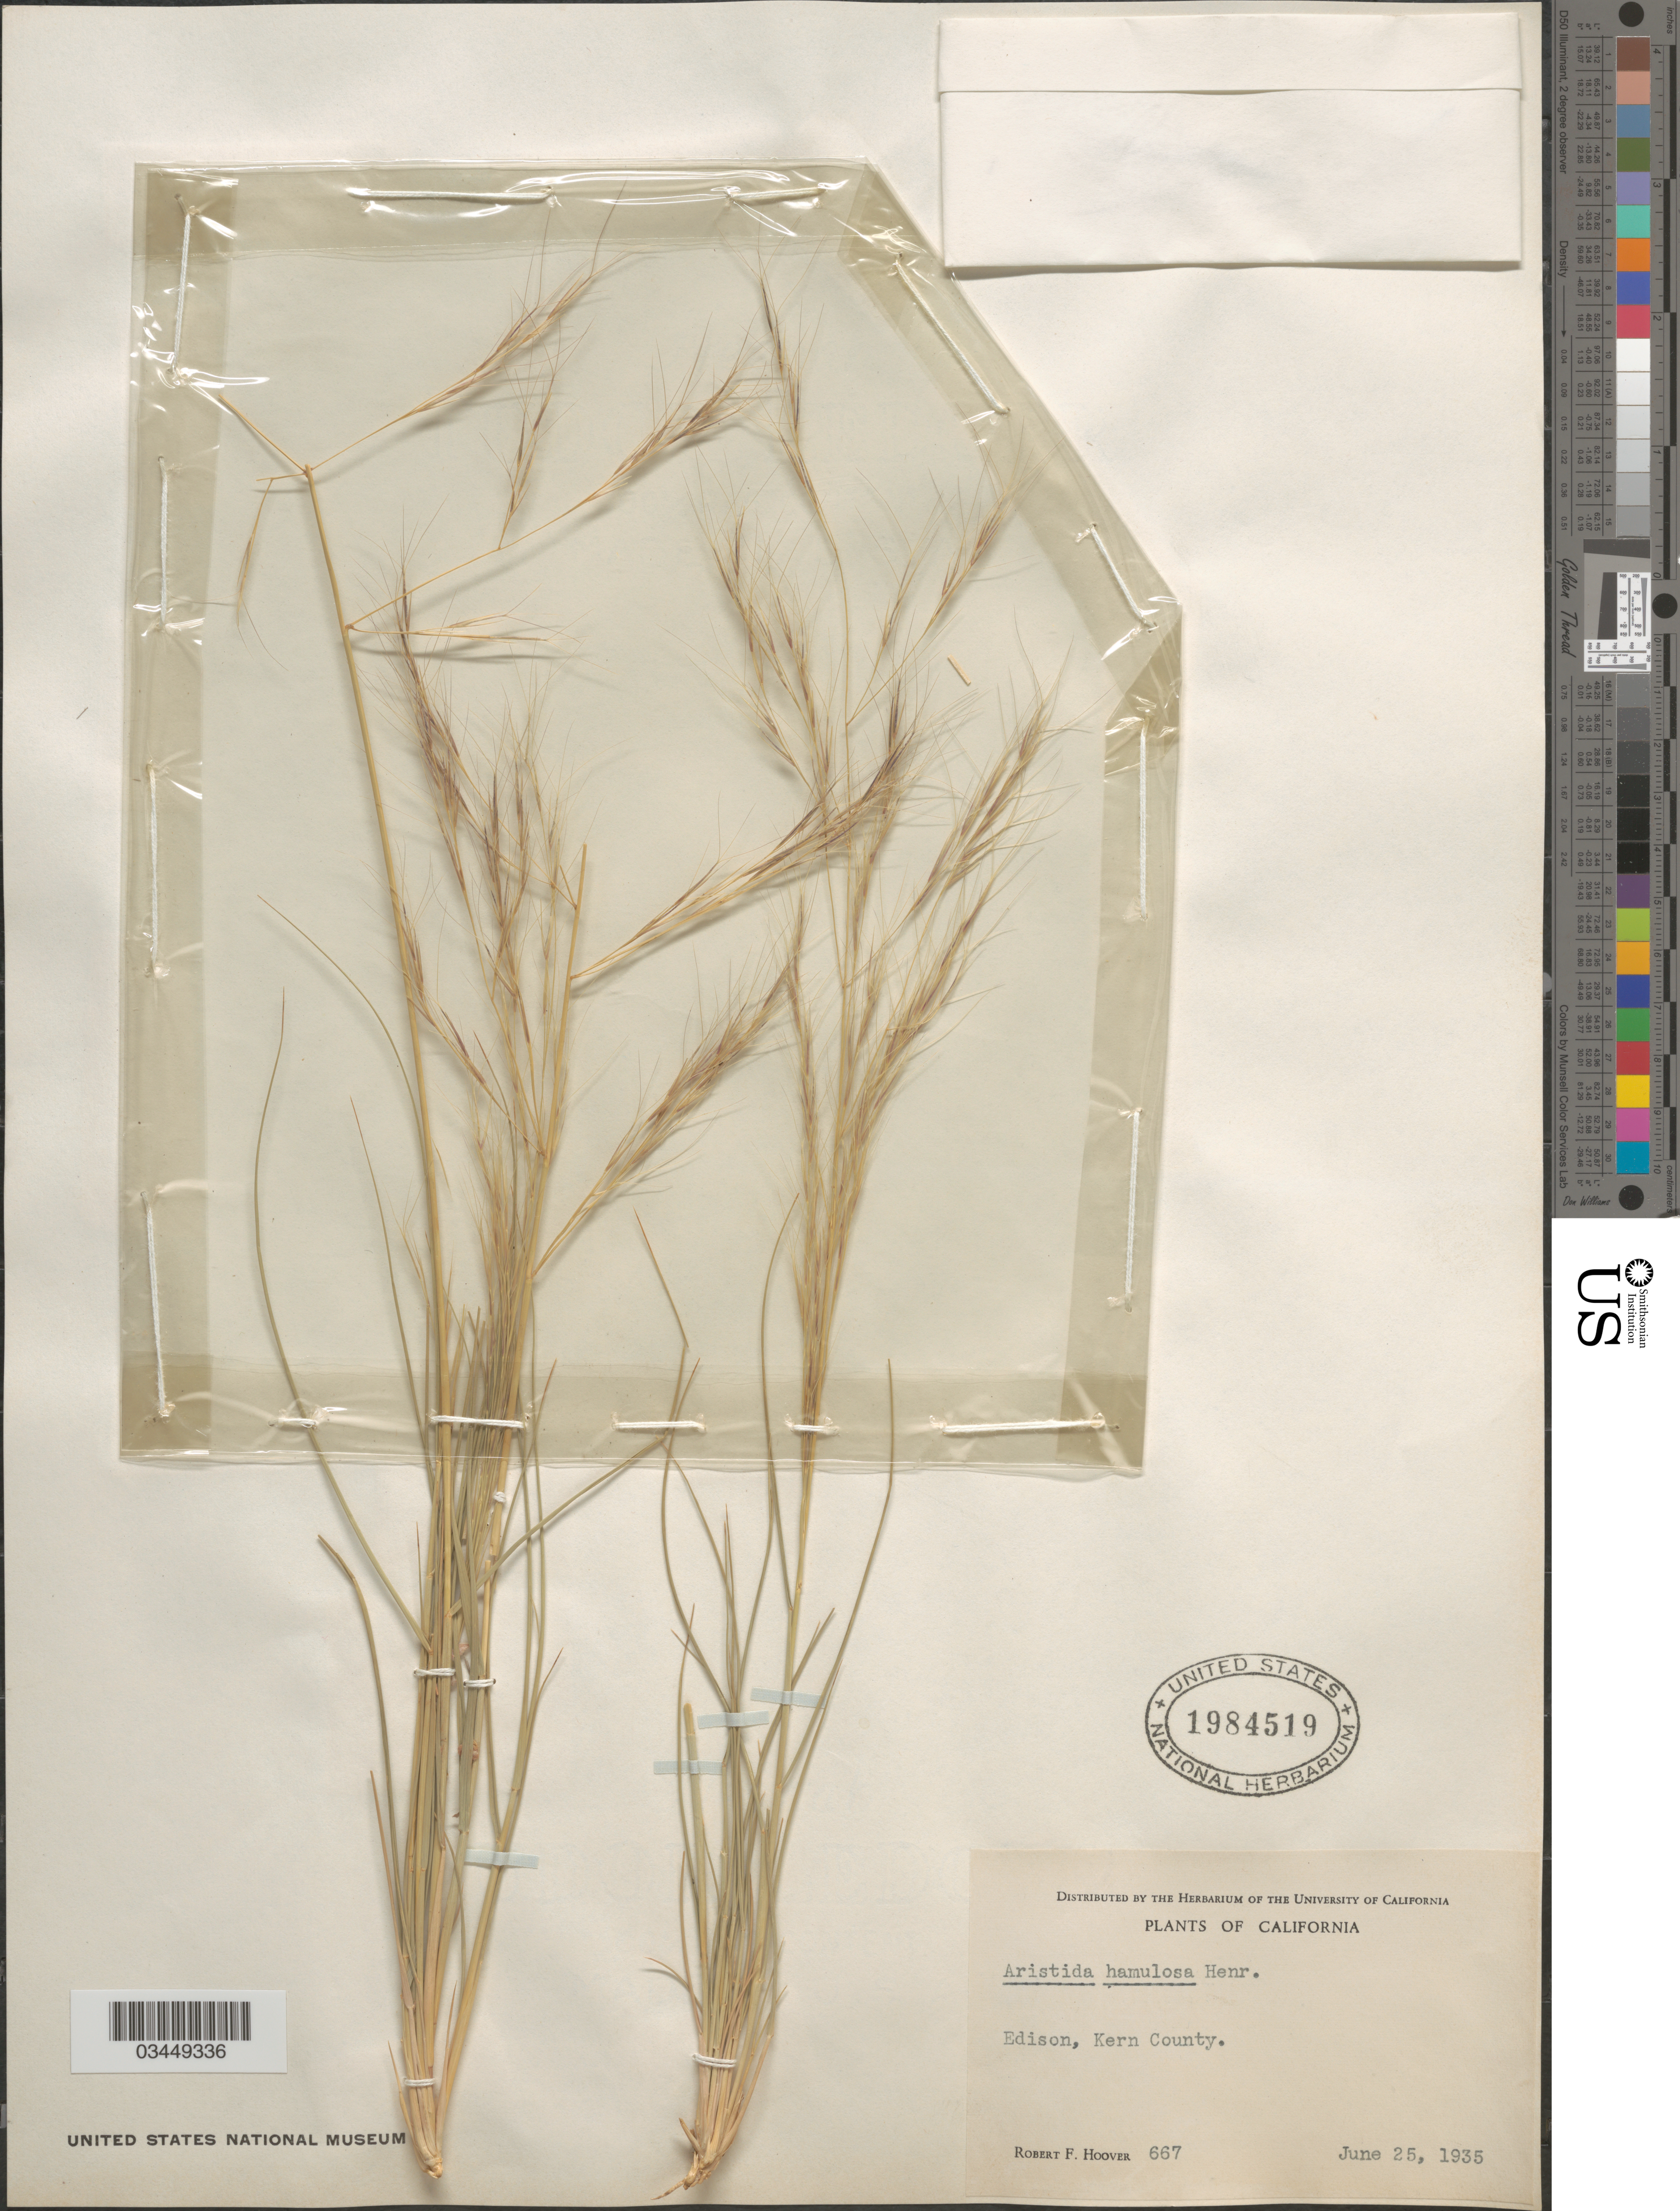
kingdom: Plantae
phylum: Tracheophyta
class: Liliopsida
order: Poales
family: Poaceae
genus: Aristida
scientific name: Aristida hamulosa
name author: Henr.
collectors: R. F. Hoover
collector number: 667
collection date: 1935-06-25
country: United States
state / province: California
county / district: Kern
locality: Edison, Kern County.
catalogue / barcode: US 1984519